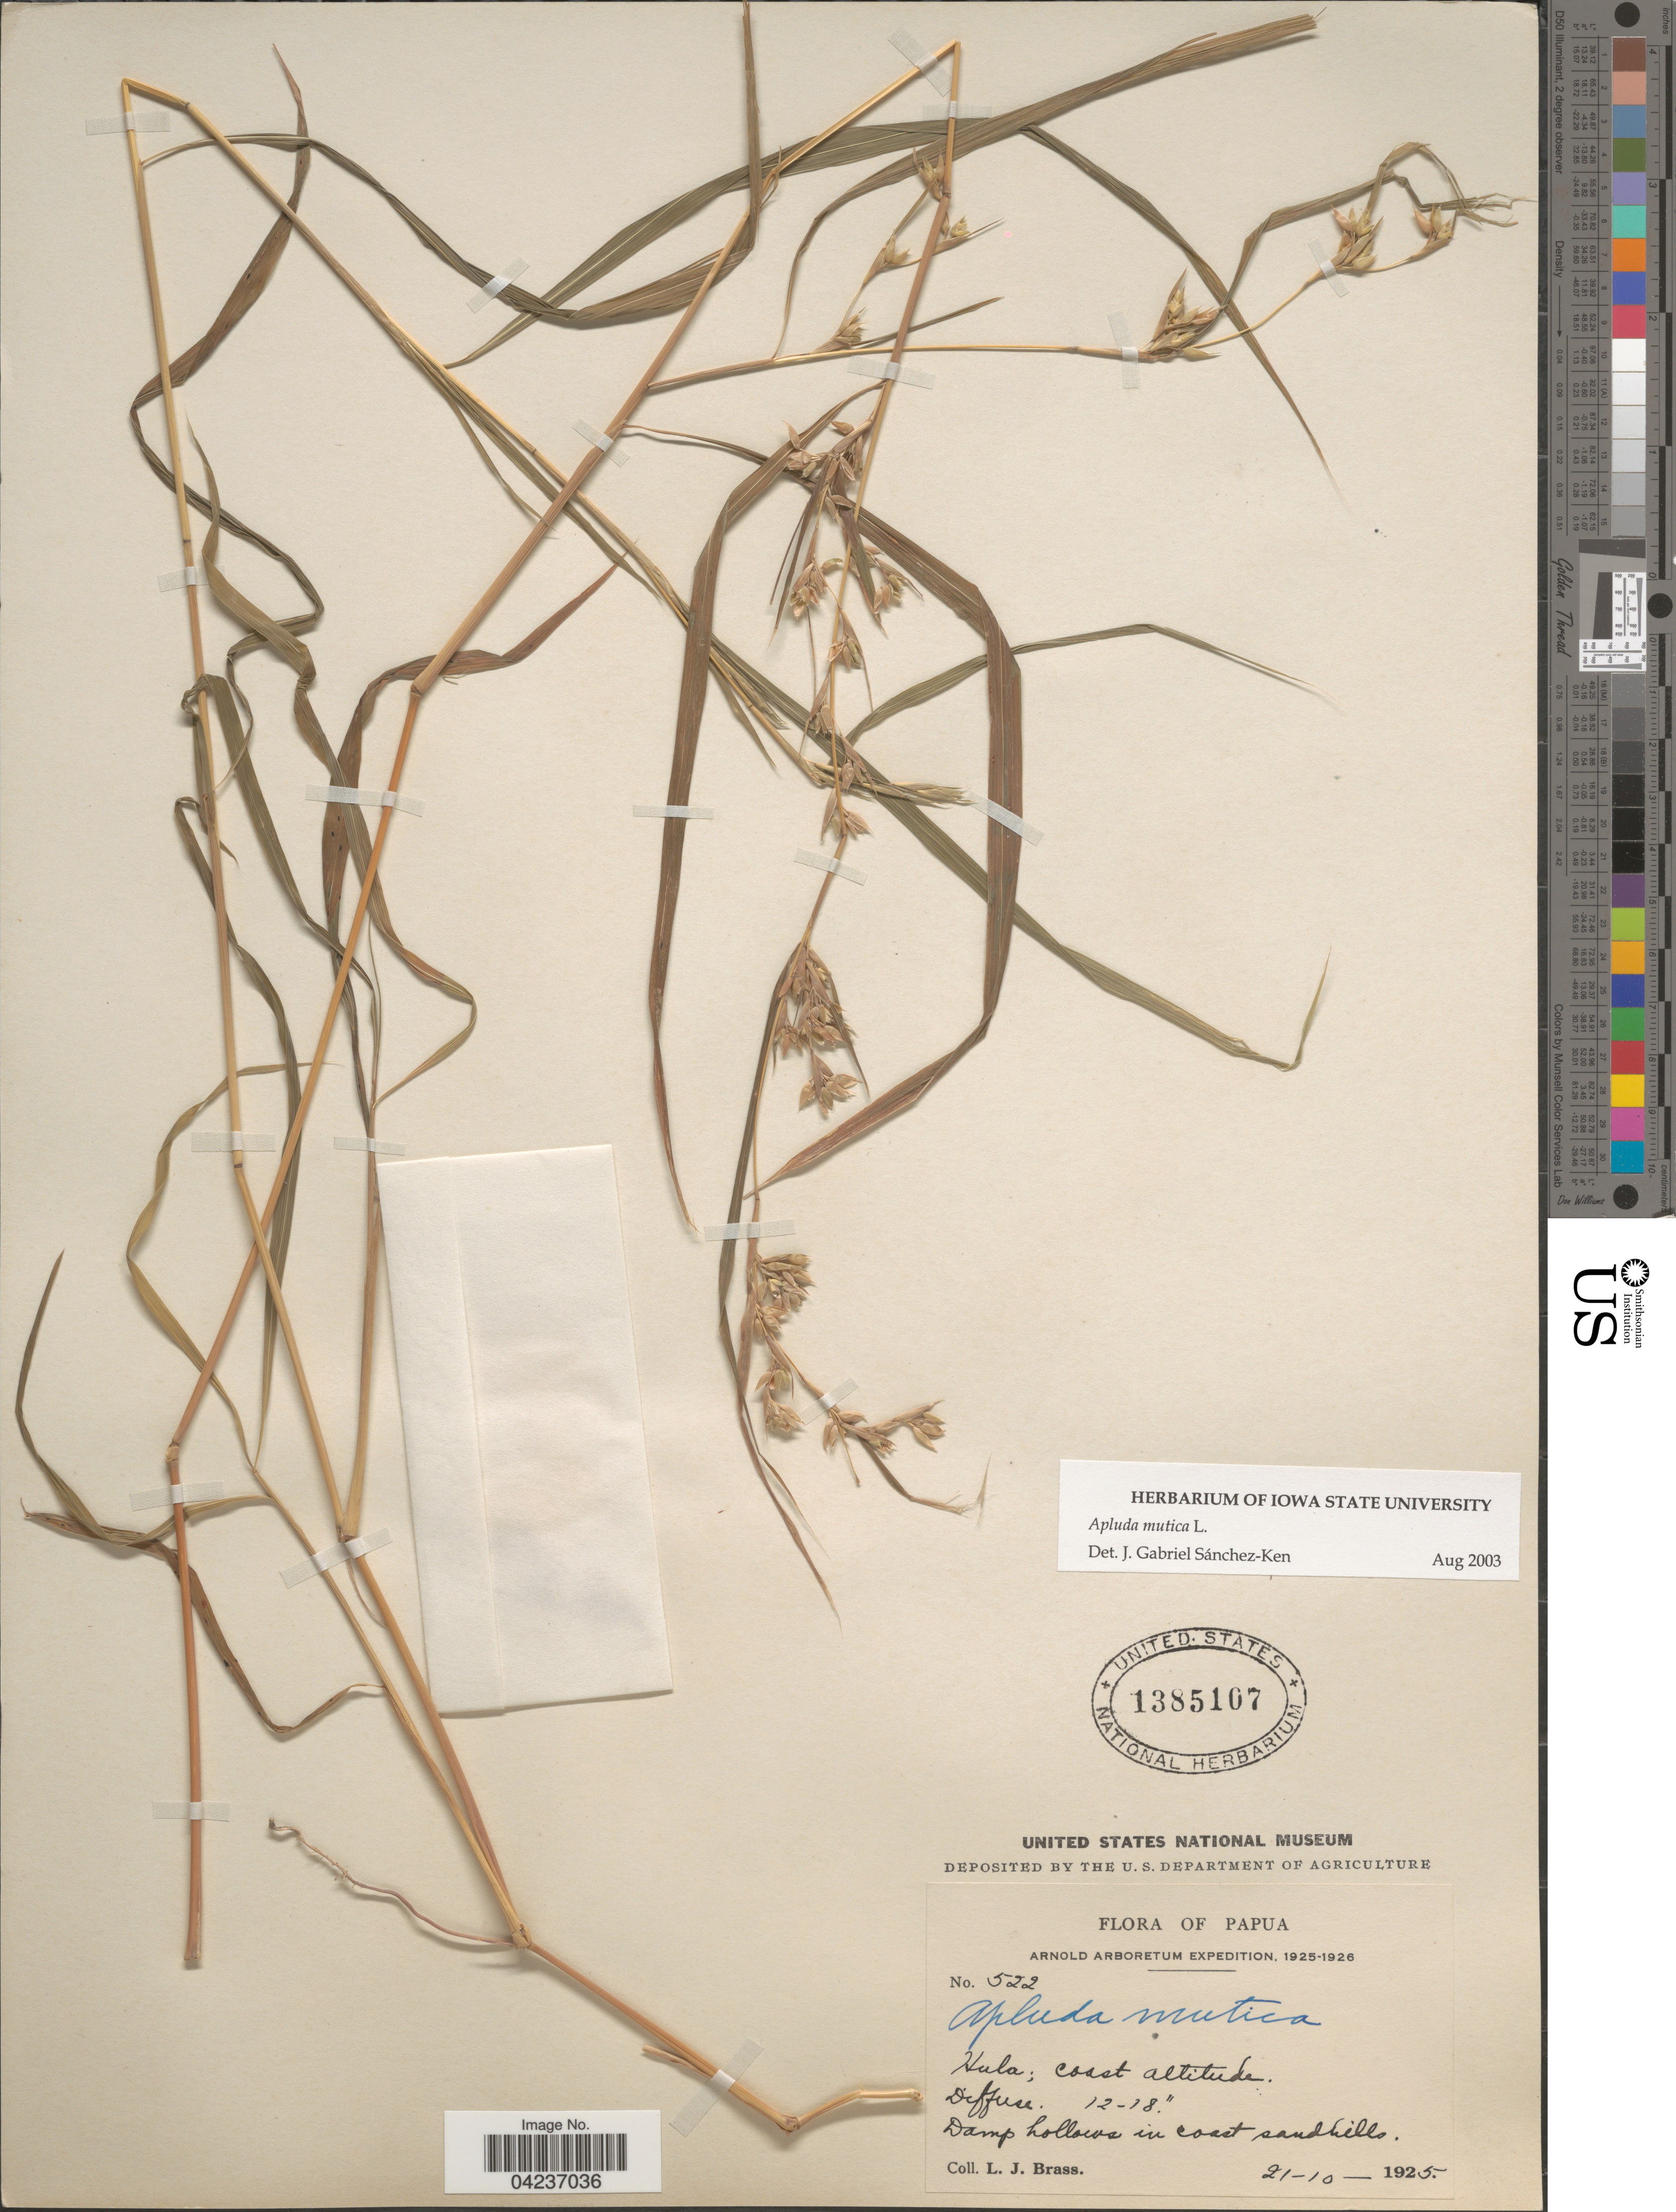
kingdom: Plantae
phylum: Tracheophyta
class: Liliopsida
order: Poales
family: Poaceae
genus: Apluda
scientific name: Apluda mutica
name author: L.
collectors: L. J. Brass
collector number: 522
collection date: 1925-10-21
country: Papua New Guinea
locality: Papua. Arnold Arboretum Expedition, 1925-1926. Hula.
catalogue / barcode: US 1385107